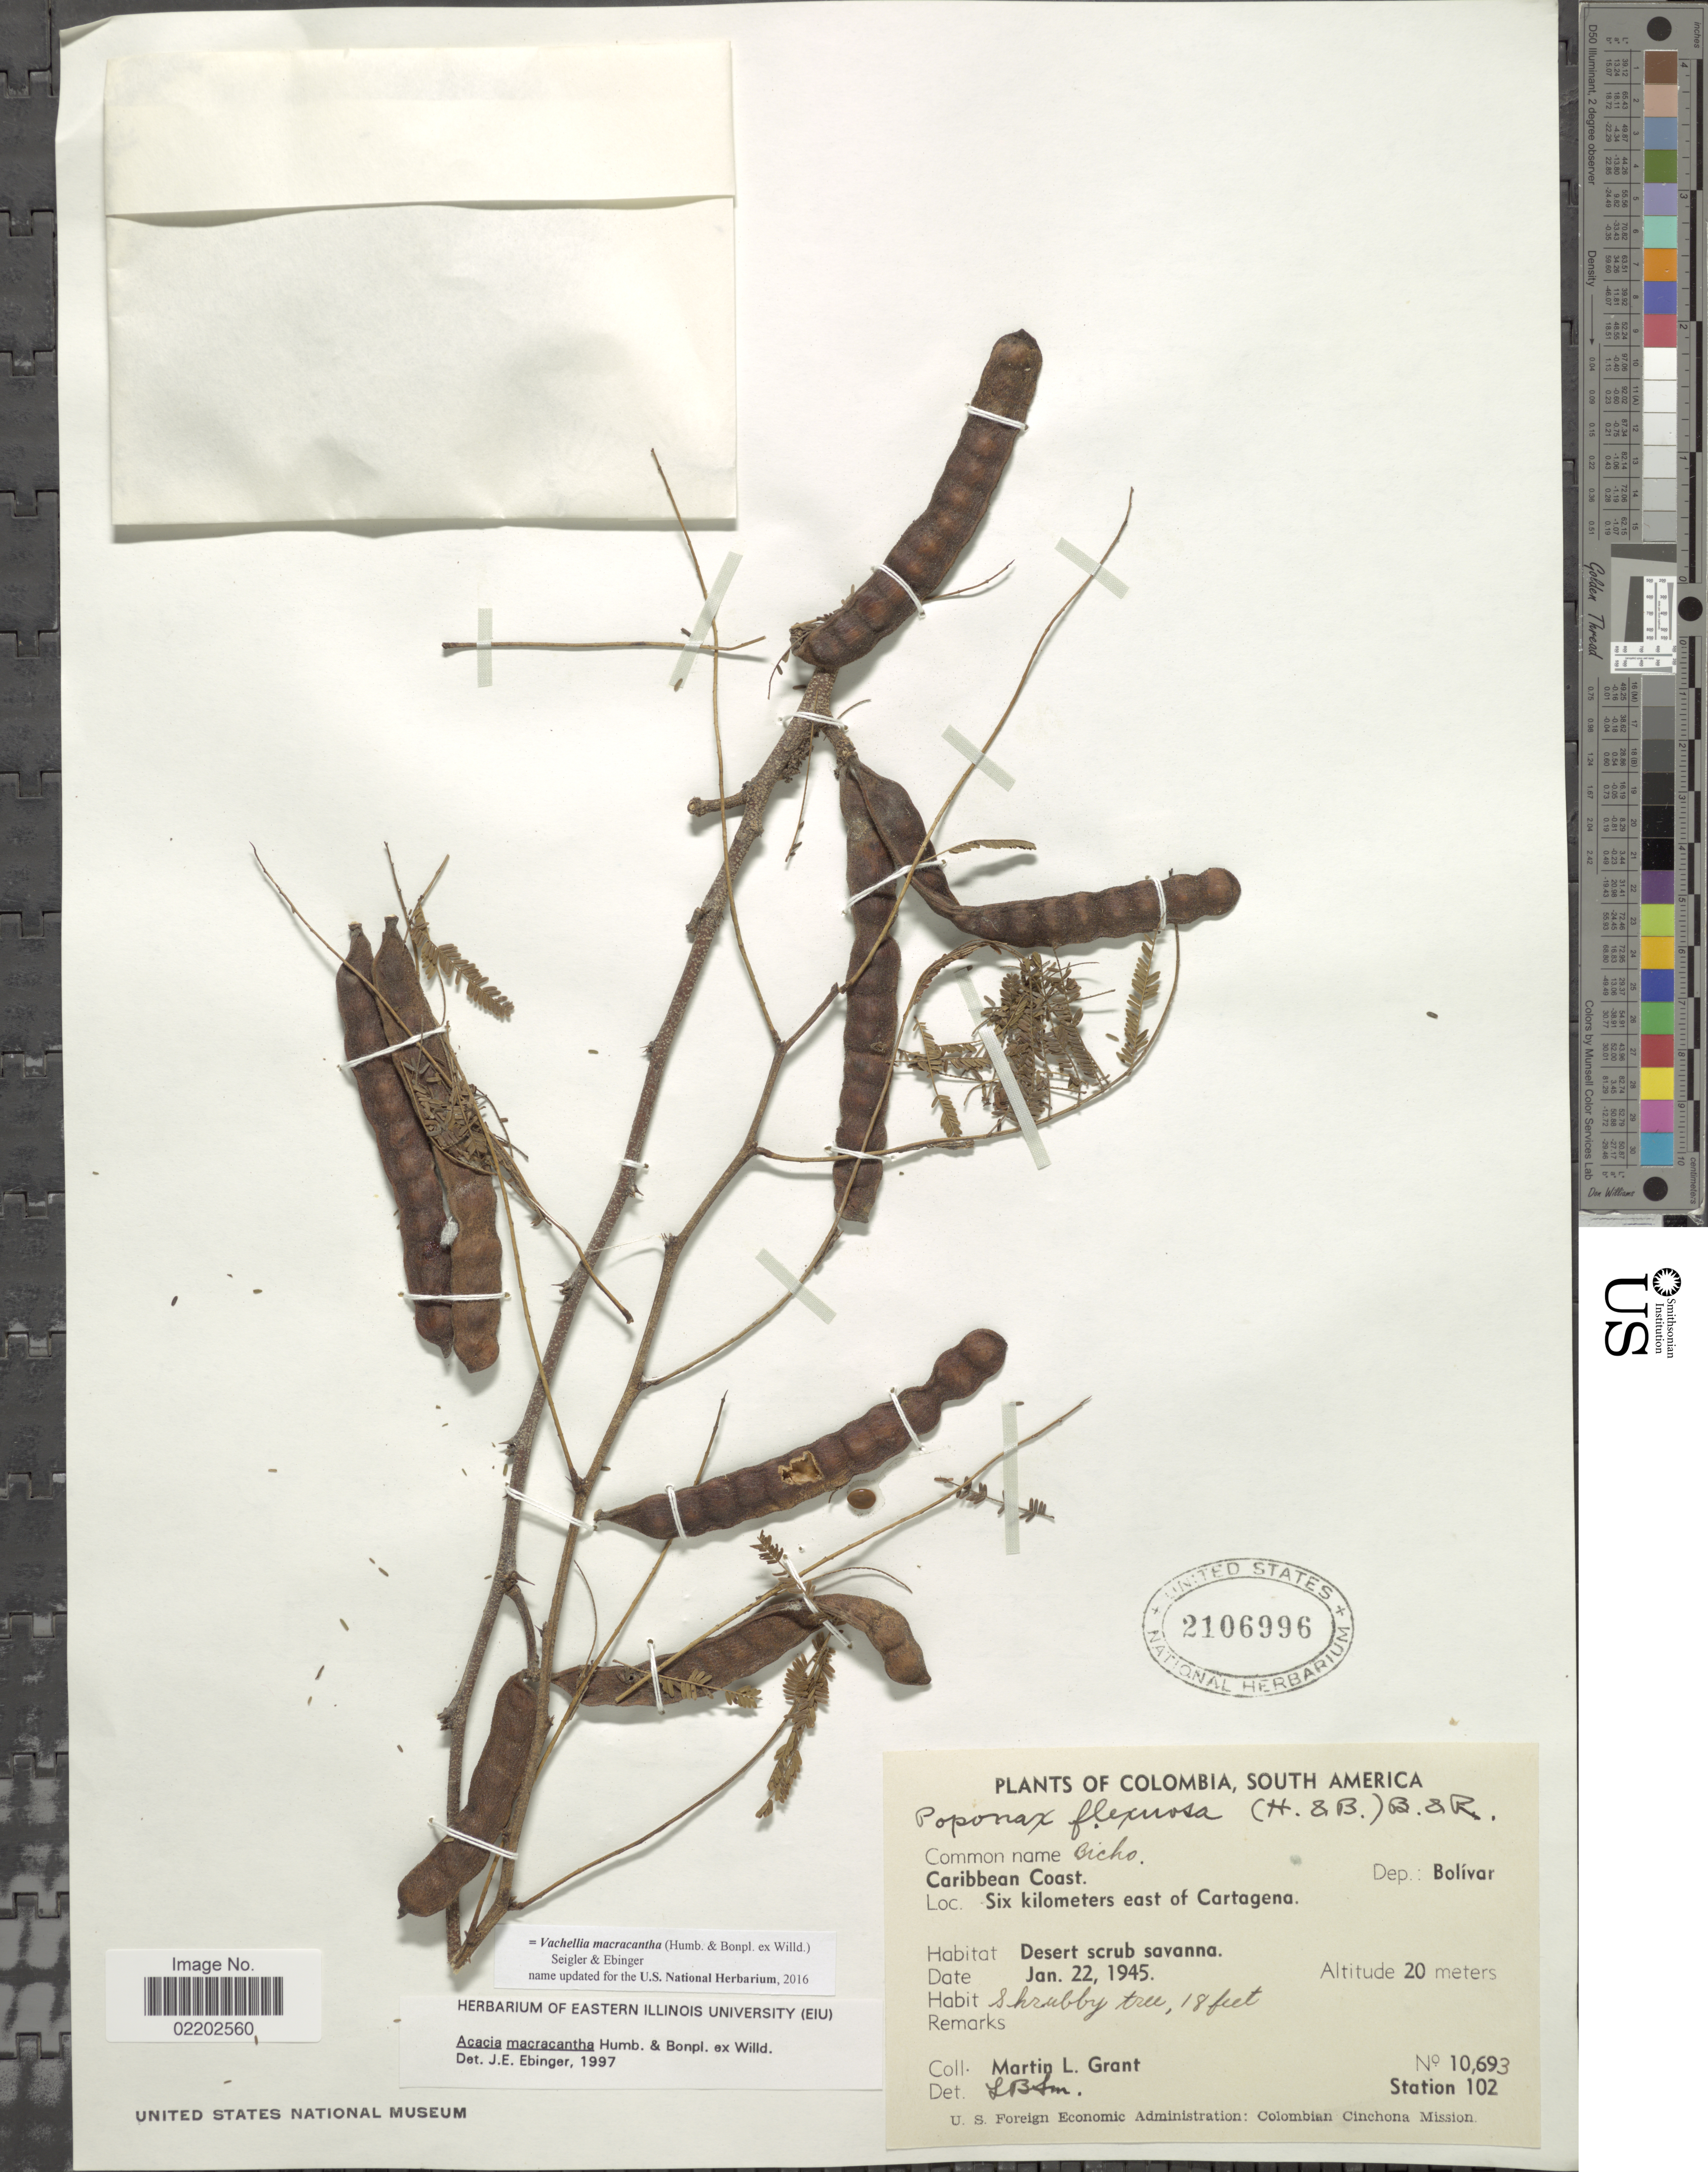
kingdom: Plantae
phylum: Tracheophyta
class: Magnoliopsida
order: Fabales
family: Fabaceae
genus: Vachellia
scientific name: Vachellia macracantha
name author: (Humb. & Bonpl. ex Willd.) Seigler & Ebinger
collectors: M. L. Grant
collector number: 10693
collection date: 1945-01-22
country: Colombia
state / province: Bolívar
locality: South America, Caribbean Coast, six kilometers east of Cartagena, Desert scrub savanna, Station 102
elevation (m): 20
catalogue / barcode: US 2106996